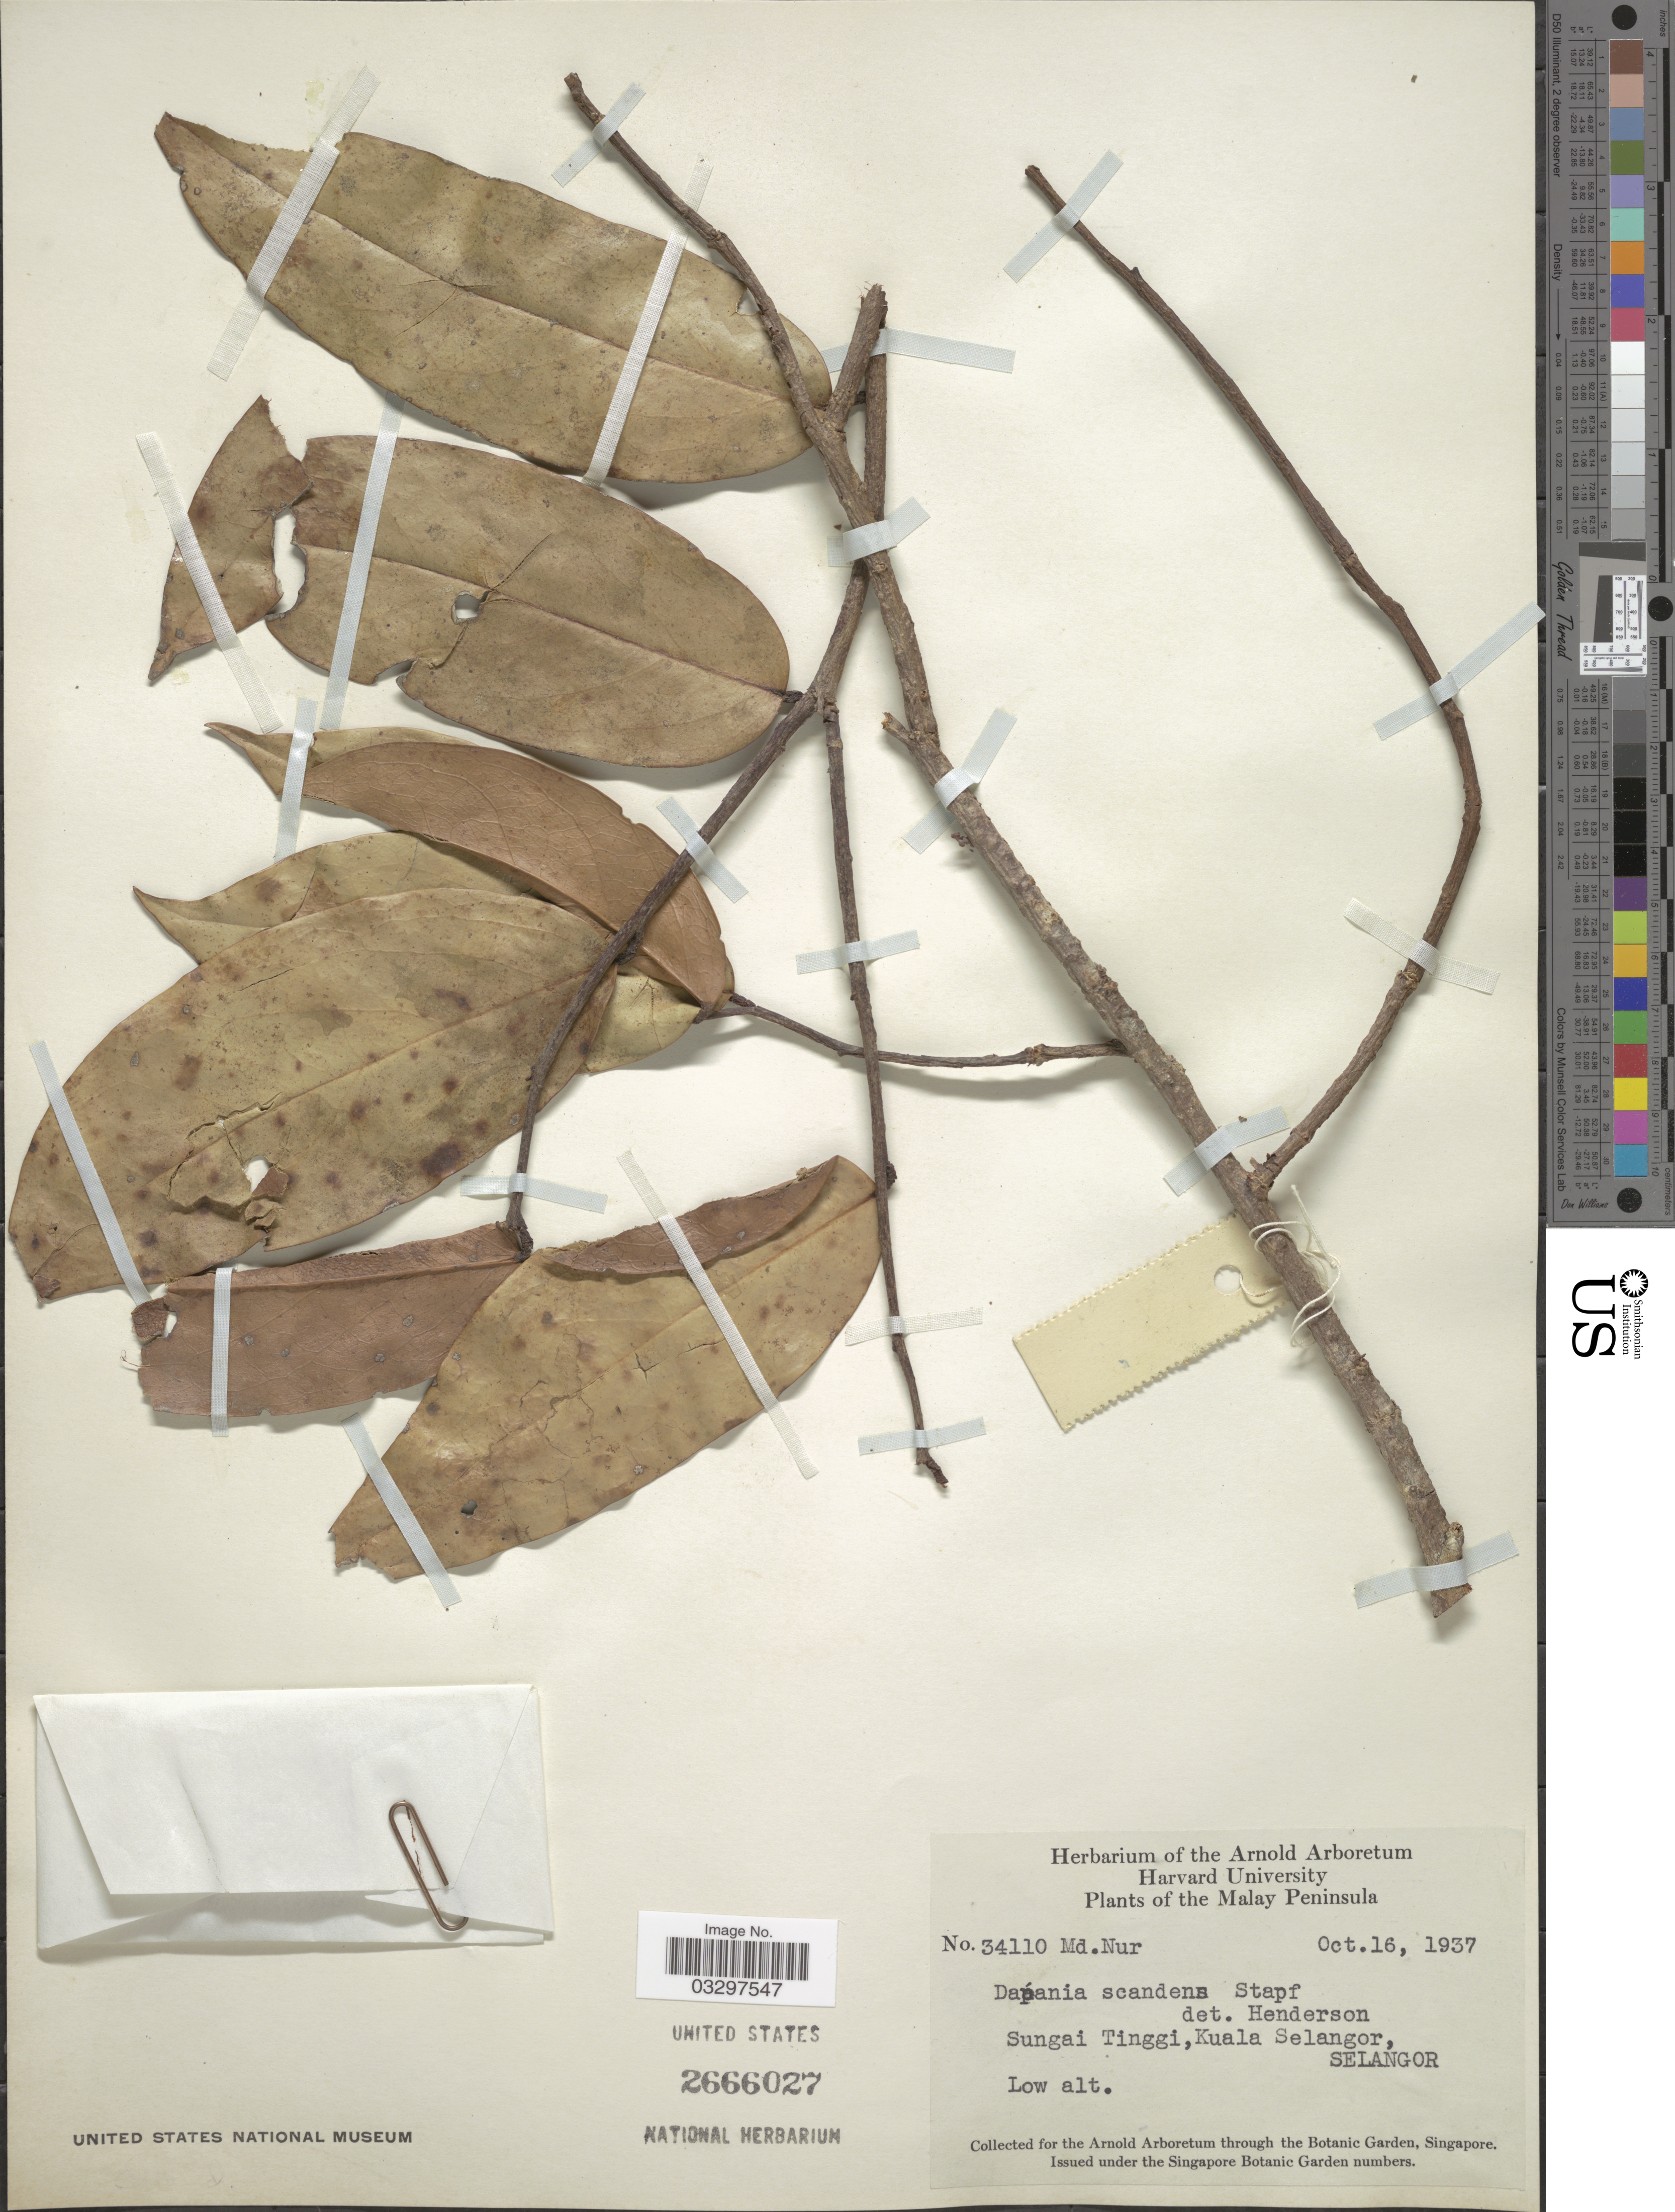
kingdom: Plantae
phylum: Tracheophyta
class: Magnoliopsida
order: Oxalidales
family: Oxalidaceae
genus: Dapania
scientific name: Dapania racemosa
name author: Korth.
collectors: M. Nur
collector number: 34110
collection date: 1937-10-16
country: Malaysia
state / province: Selangor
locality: Malay Peninsula. Sungai Tinggi, Kuala Selangor, Selangor.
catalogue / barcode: US 2666027